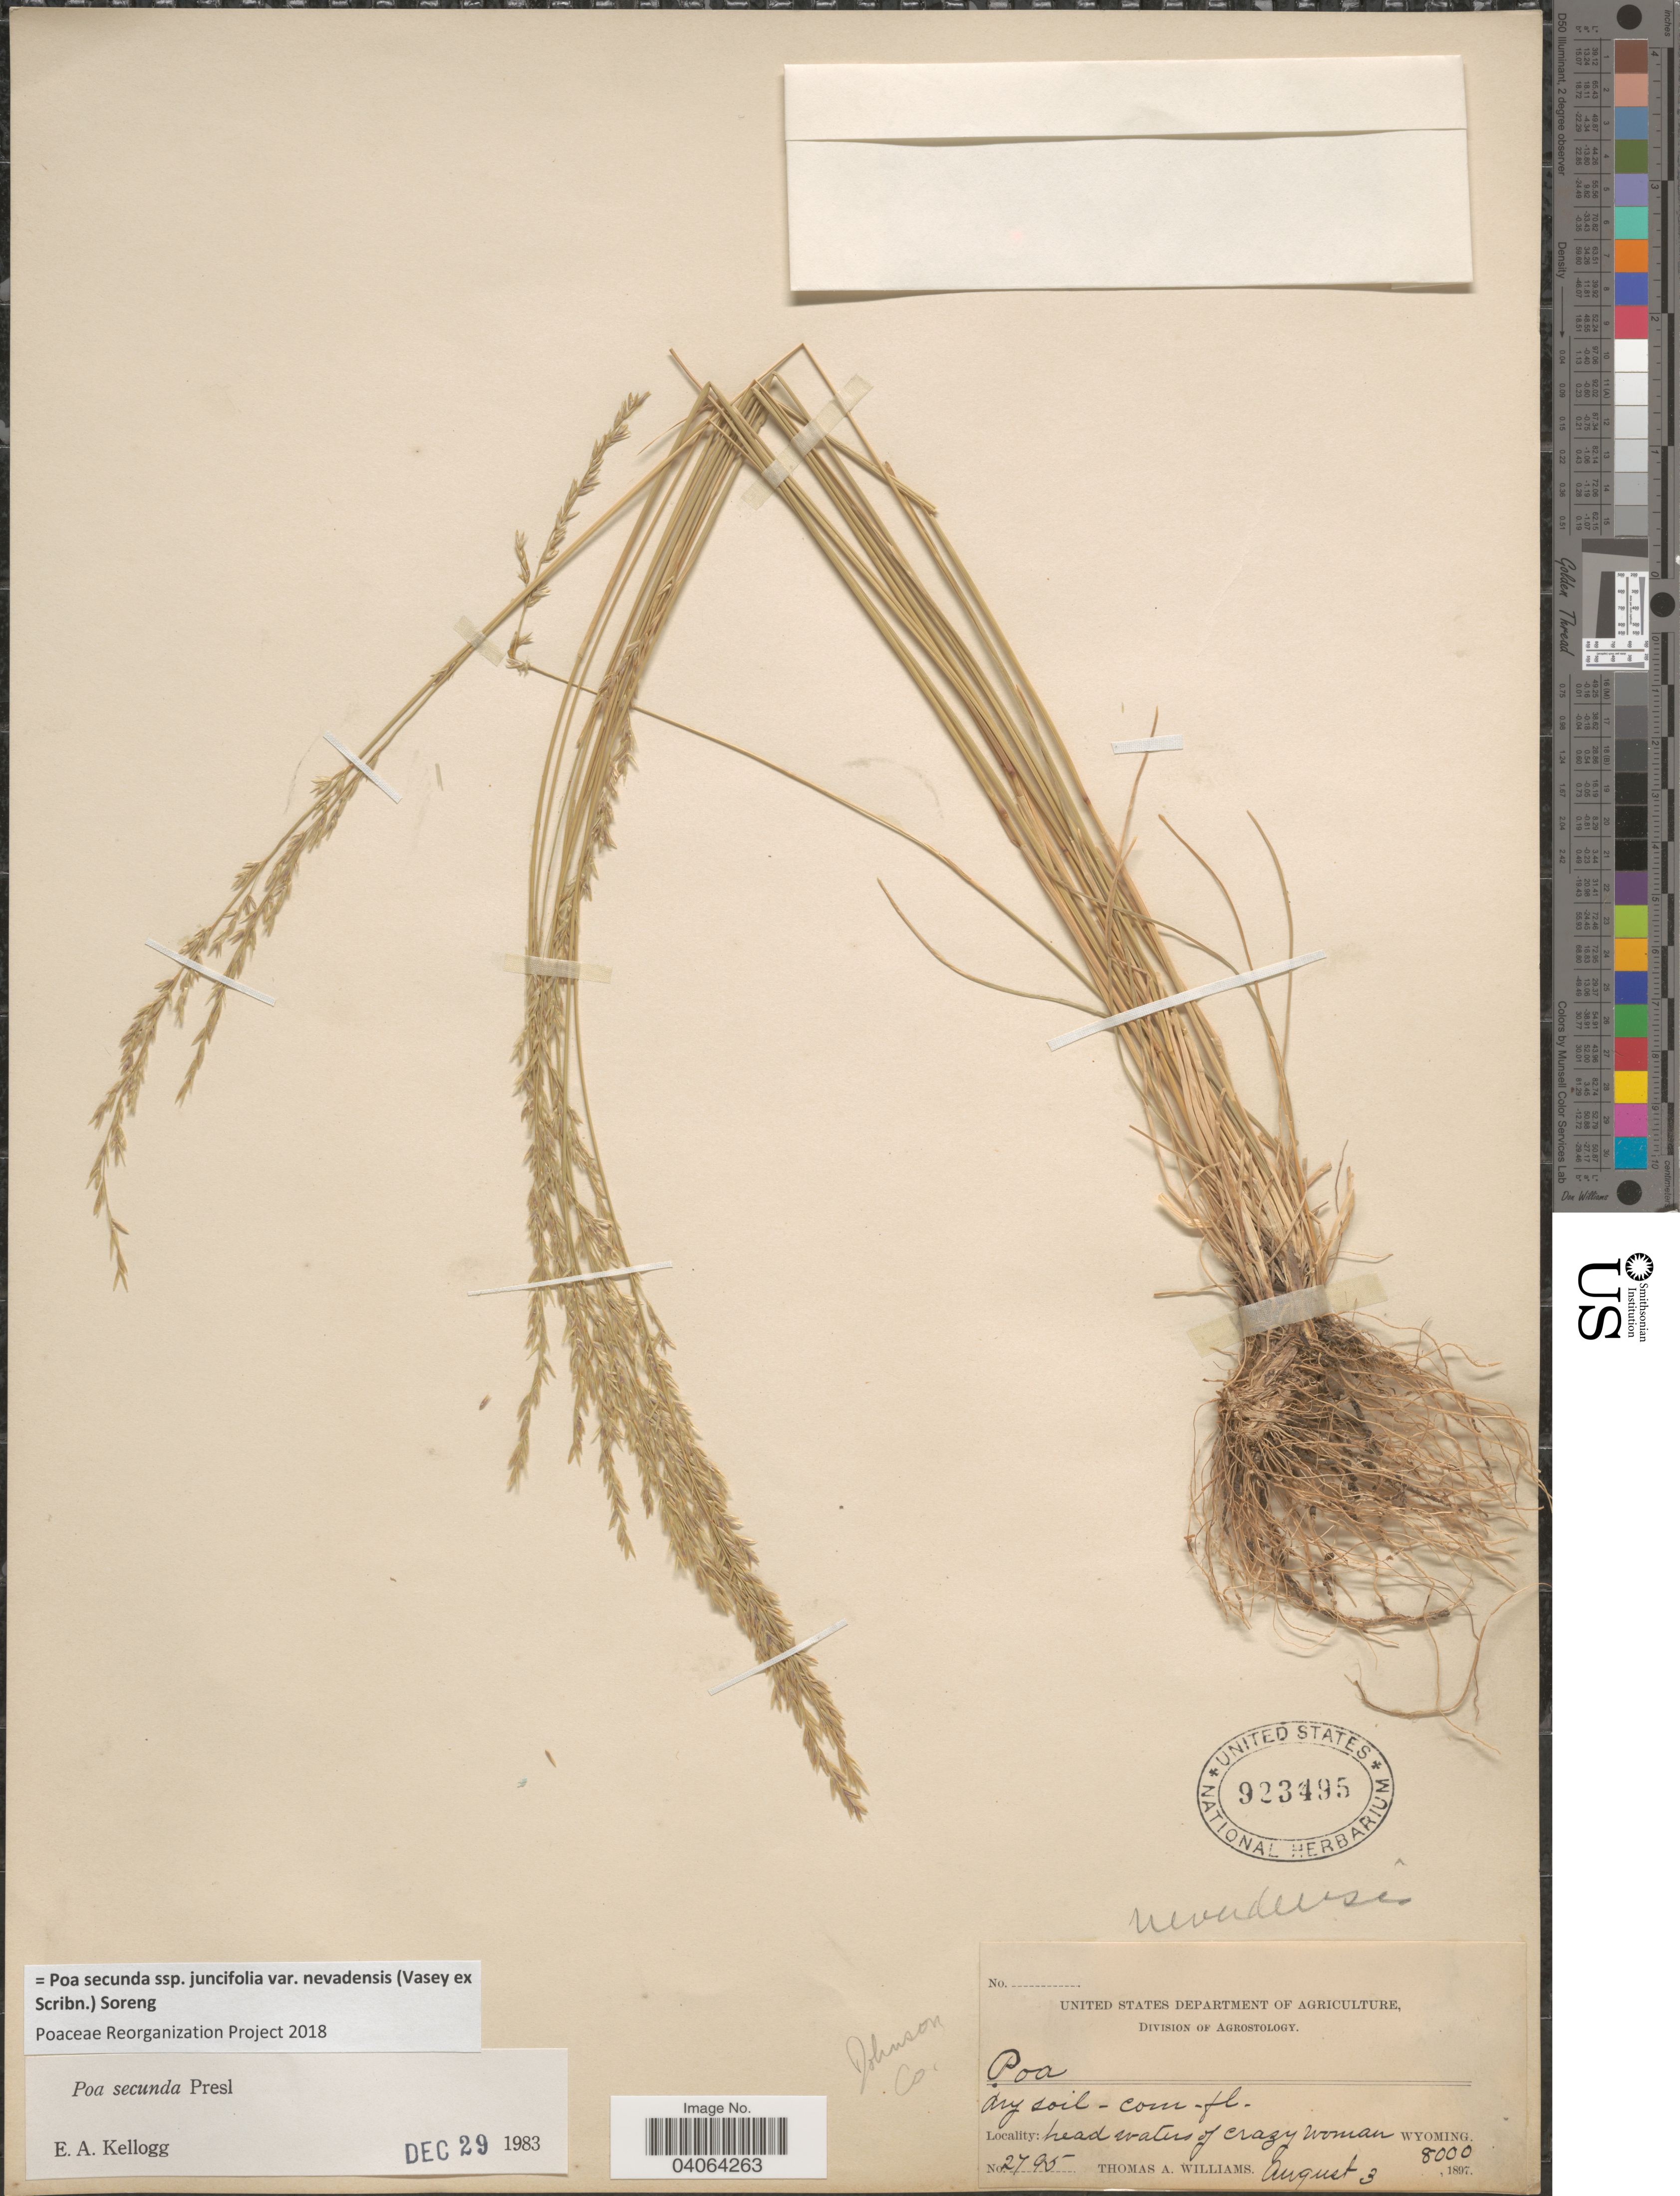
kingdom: Plantae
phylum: Tracheophyta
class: Liliopsida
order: Poales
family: Poaceae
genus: Poa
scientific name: Poa secunda subsp. juncifolia var. nevadensis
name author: (Vasey ex Scribn.) Soreng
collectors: T. A. Williams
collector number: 2795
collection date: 1897-08-03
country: United States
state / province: Wyoming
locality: Johnson Co. Headwaters of crazy woman.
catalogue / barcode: US 923495